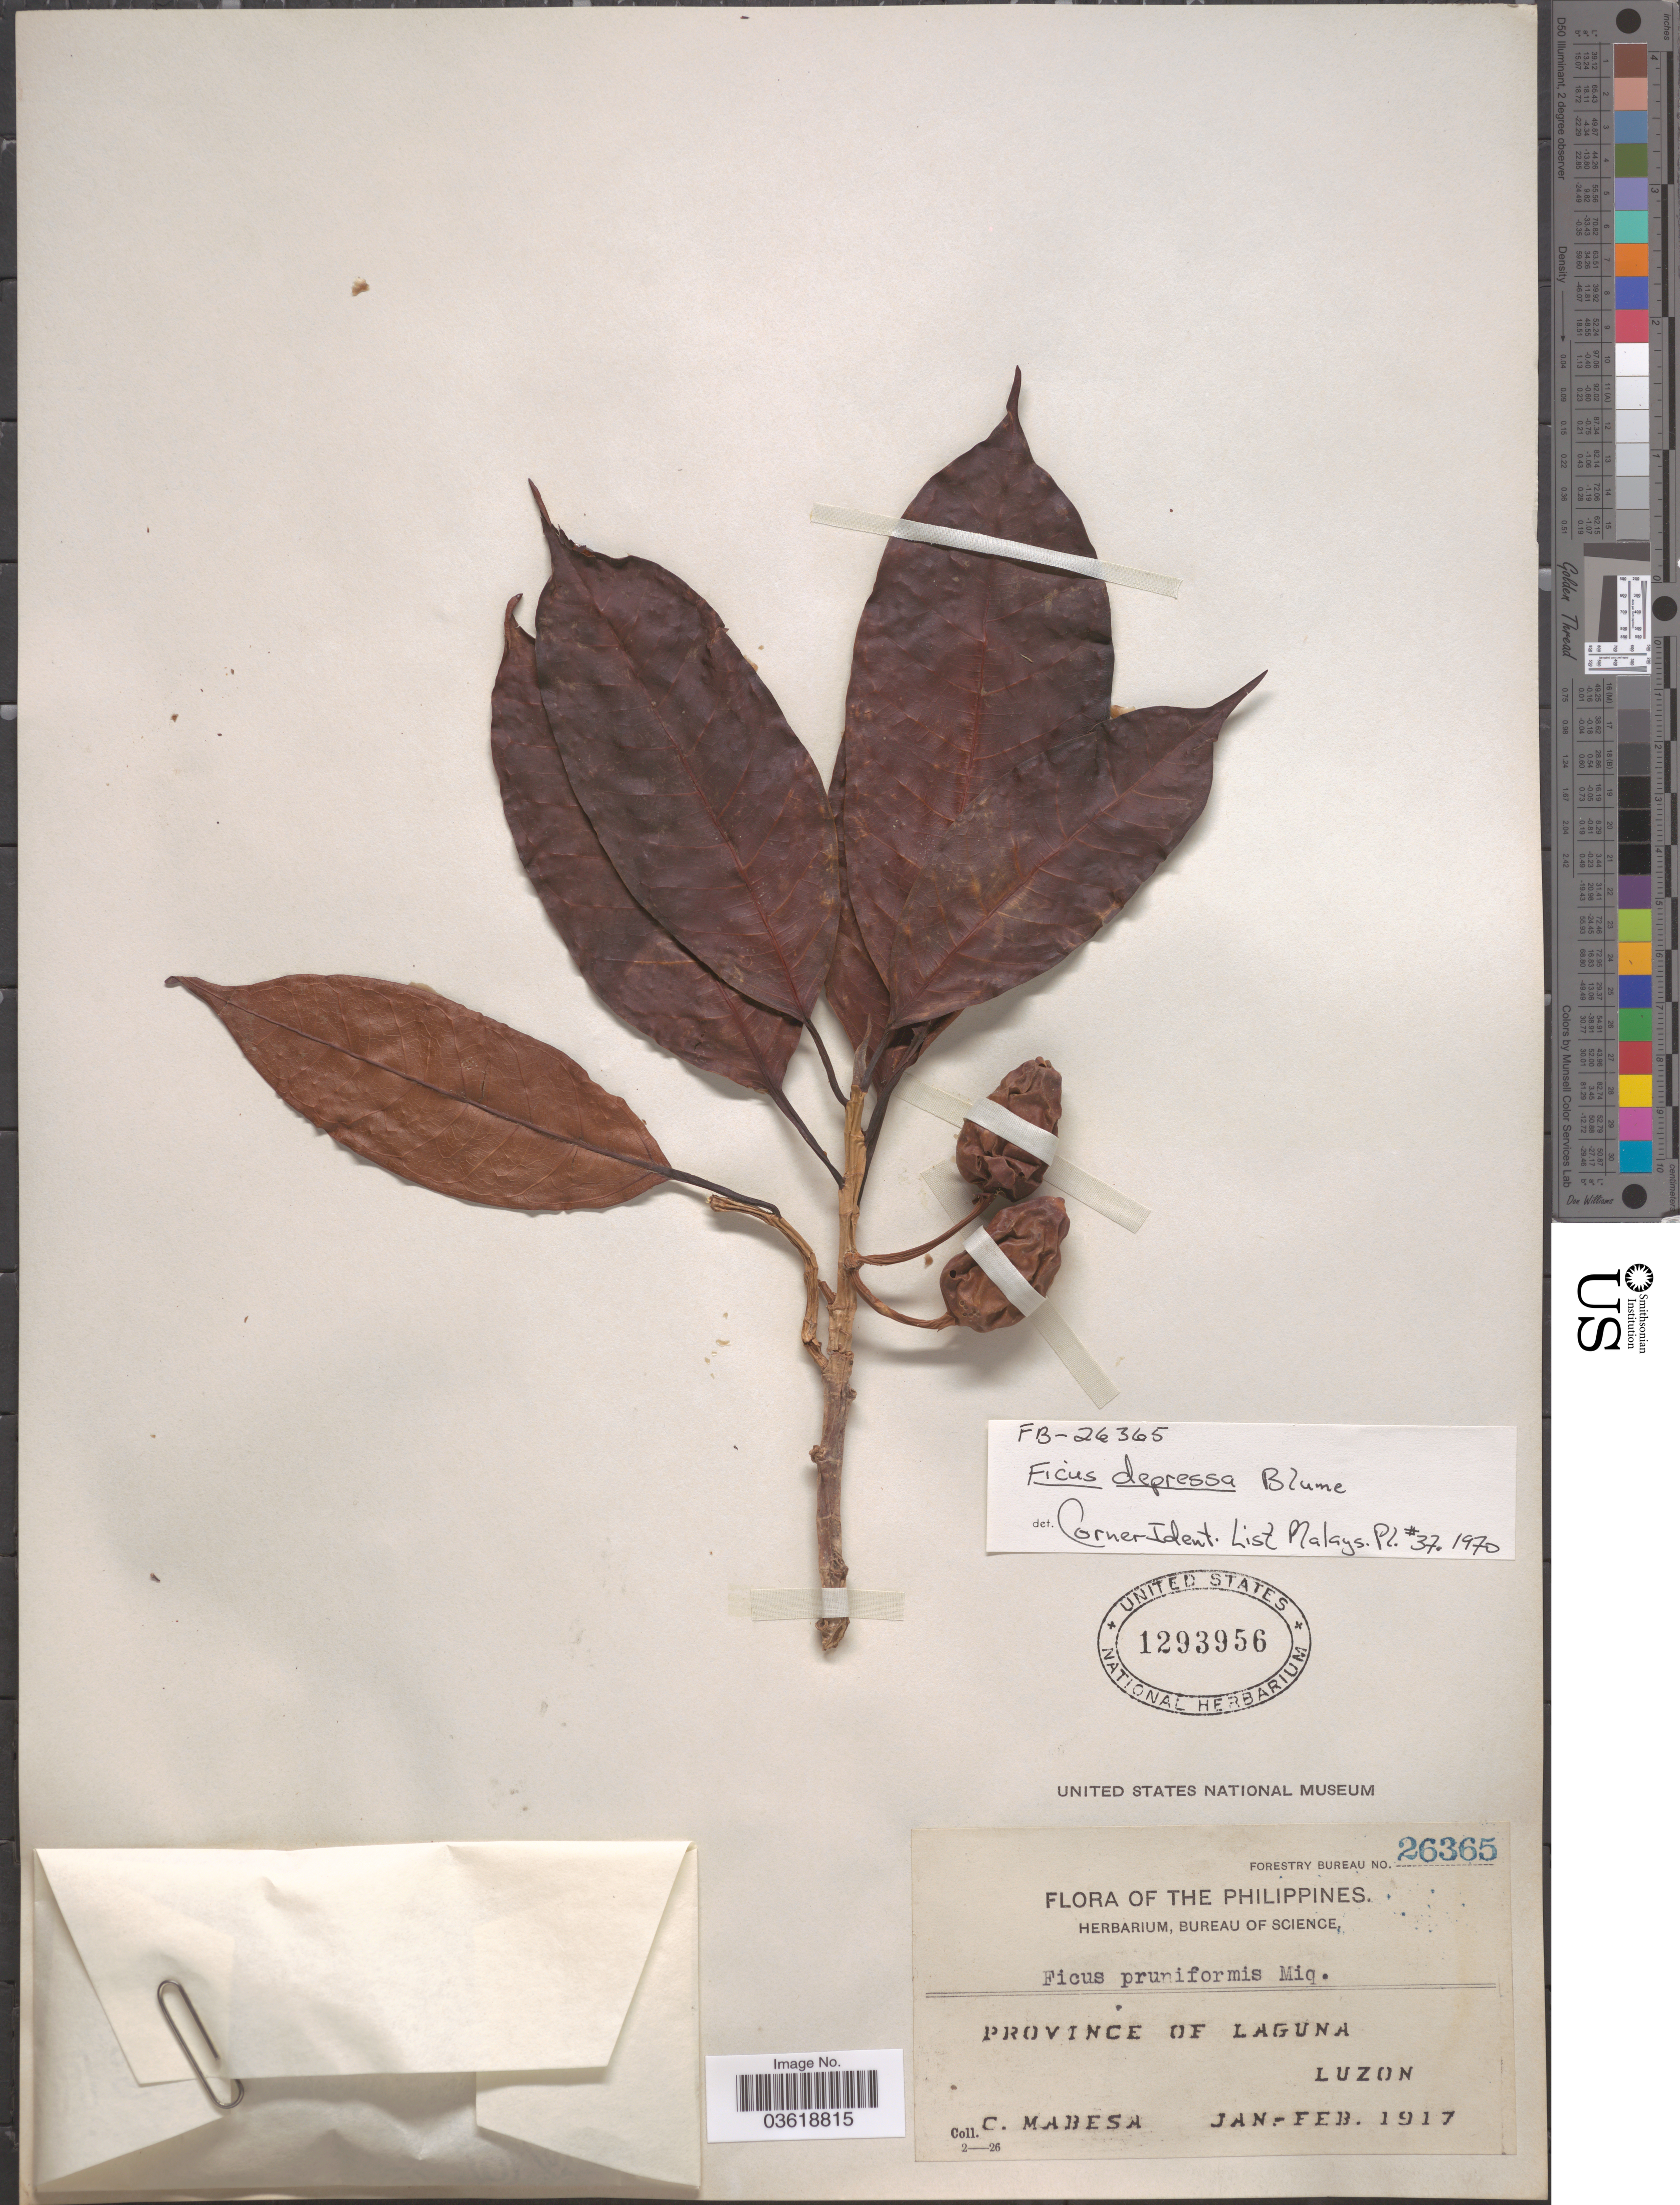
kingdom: Plantae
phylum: Tracheophyta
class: Magnoliopsida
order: Rosales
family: Moraceae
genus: Ficus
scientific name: Ficus depressa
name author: Blume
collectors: C. Mabesa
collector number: Forestry Bureau 26365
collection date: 1917-01/1917-02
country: Philippines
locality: Province of Laguna. Luzon.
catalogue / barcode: US 1293956